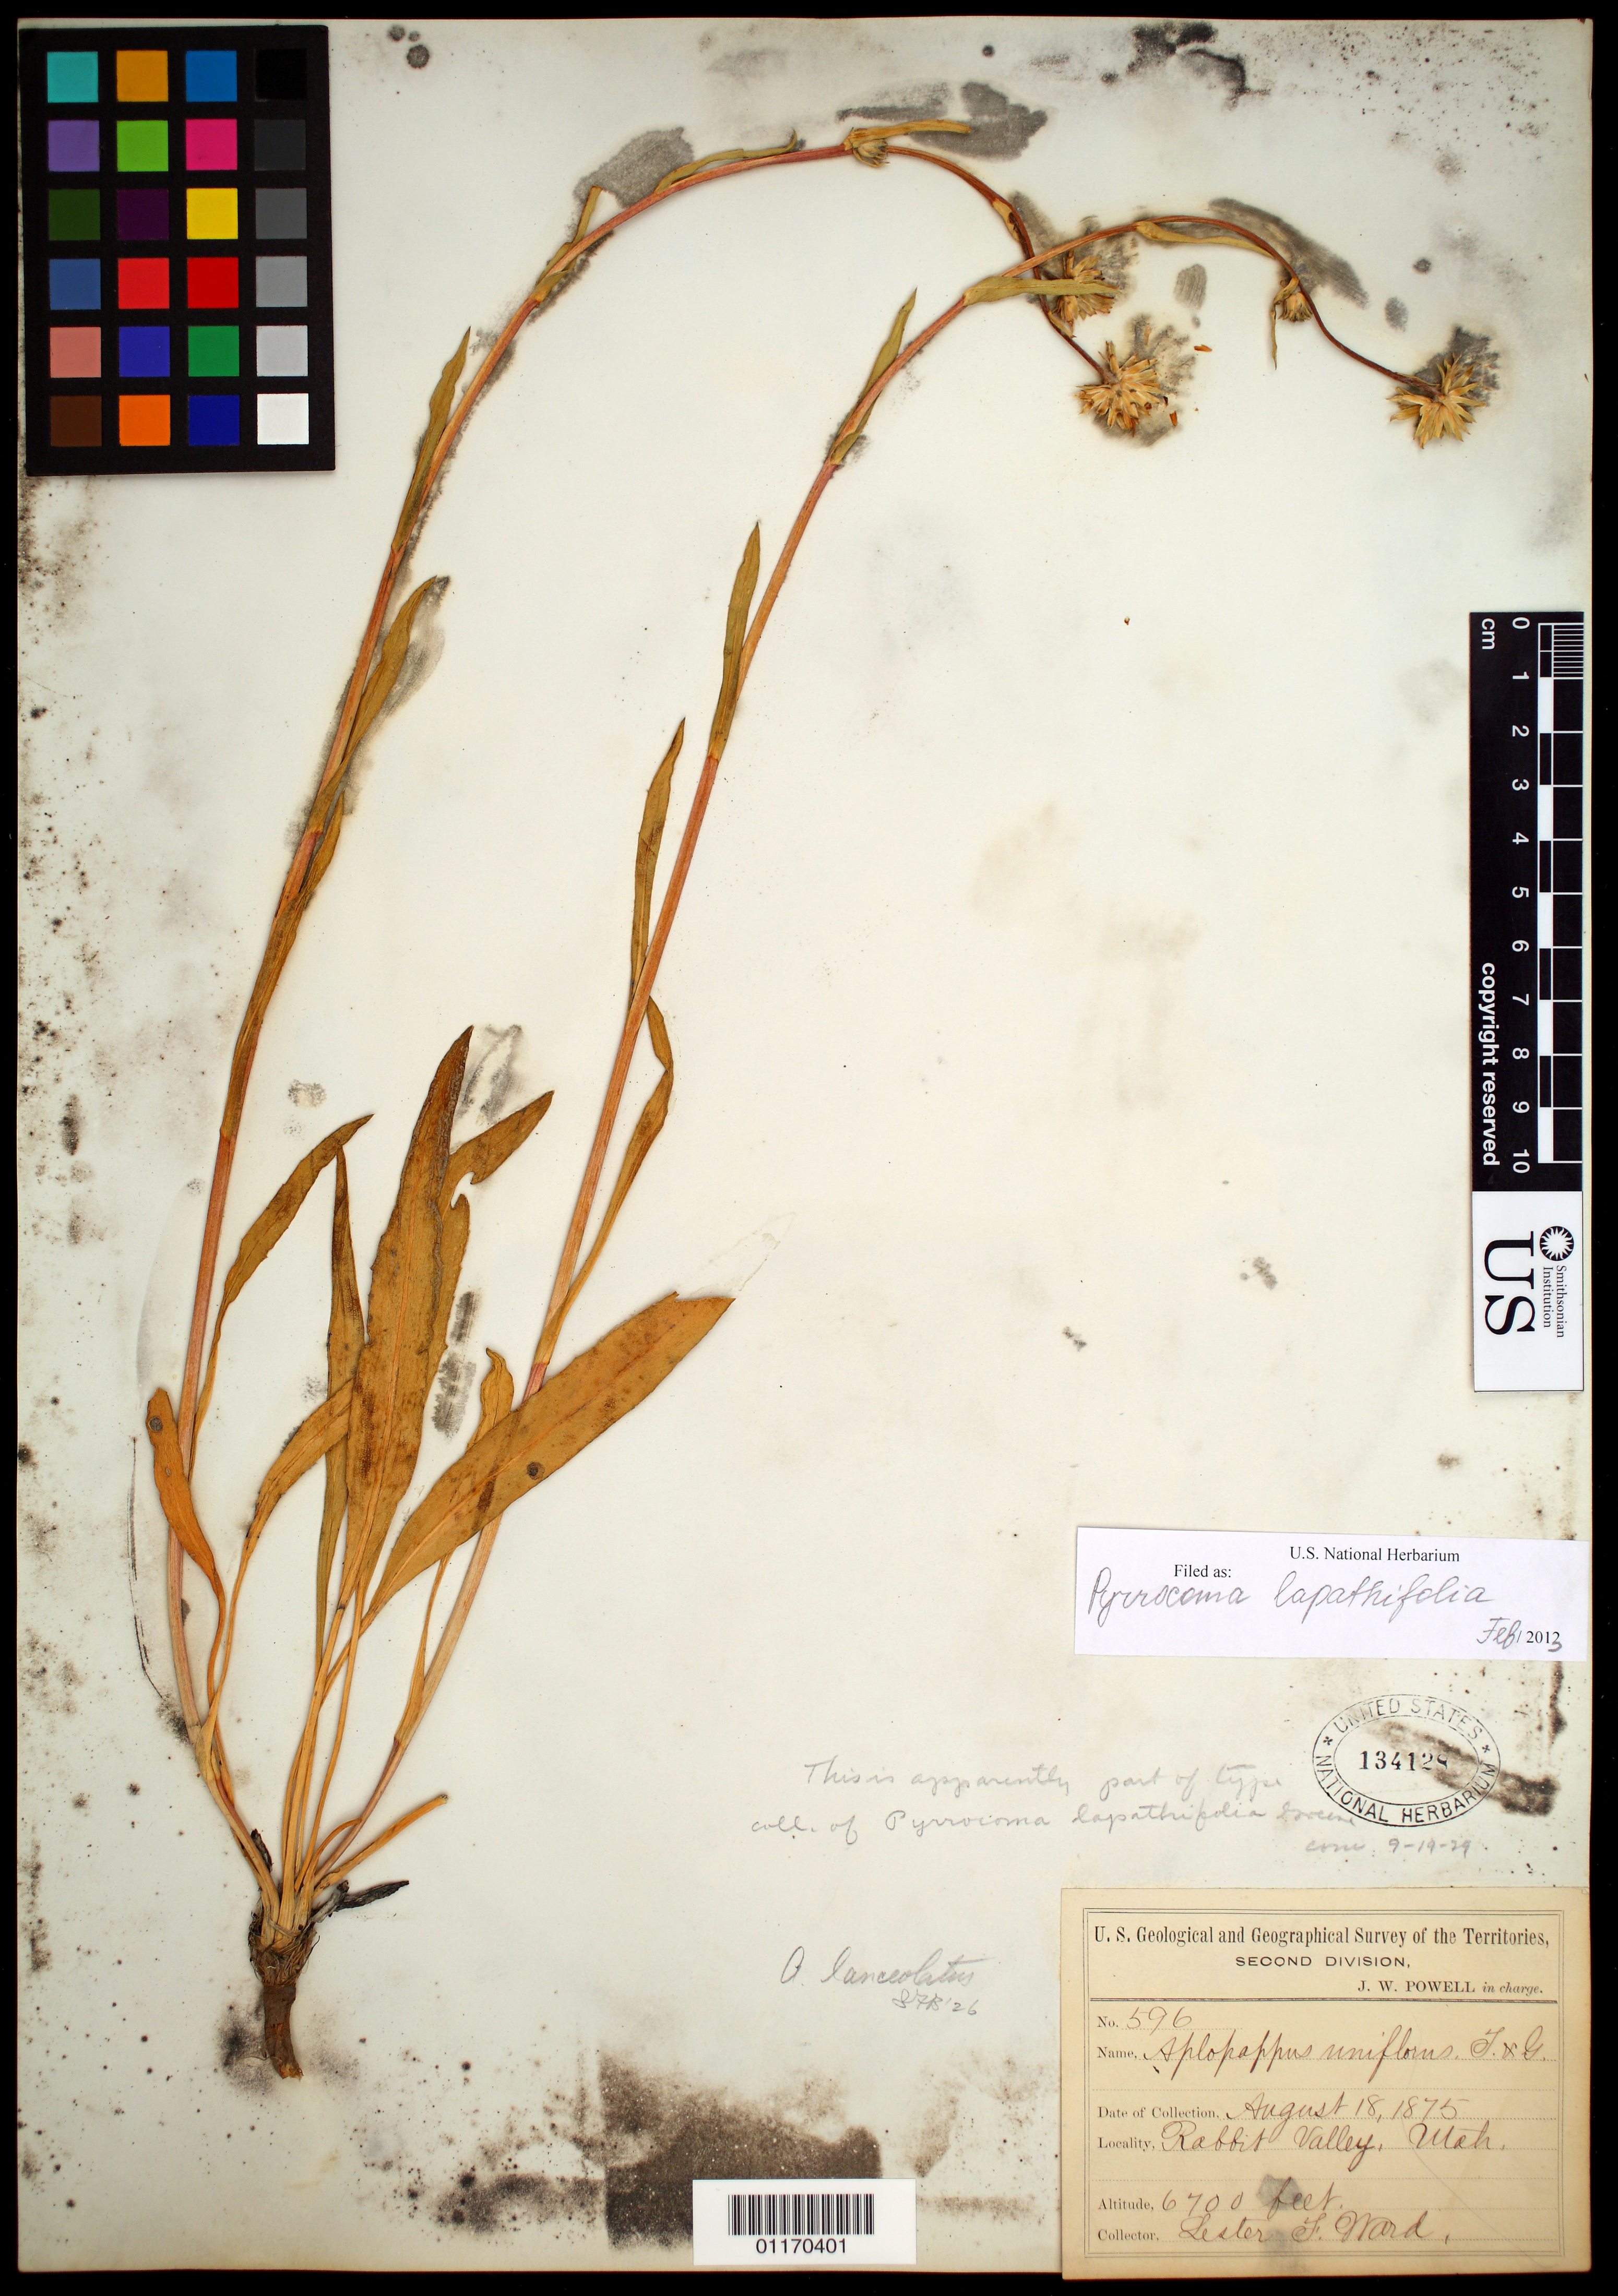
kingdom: Plantae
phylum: Tracheophyta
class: Magnoliopsida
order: Asterales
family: Asteraceae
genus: Pyrrocoma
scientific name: Pyrrocoma lapathifolia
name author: Greene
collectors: L. F. Ward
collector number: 596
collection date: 1875-08-18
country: United States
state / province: Utah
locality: Rabbit Valley.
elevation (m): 2042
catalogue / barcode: US 134128